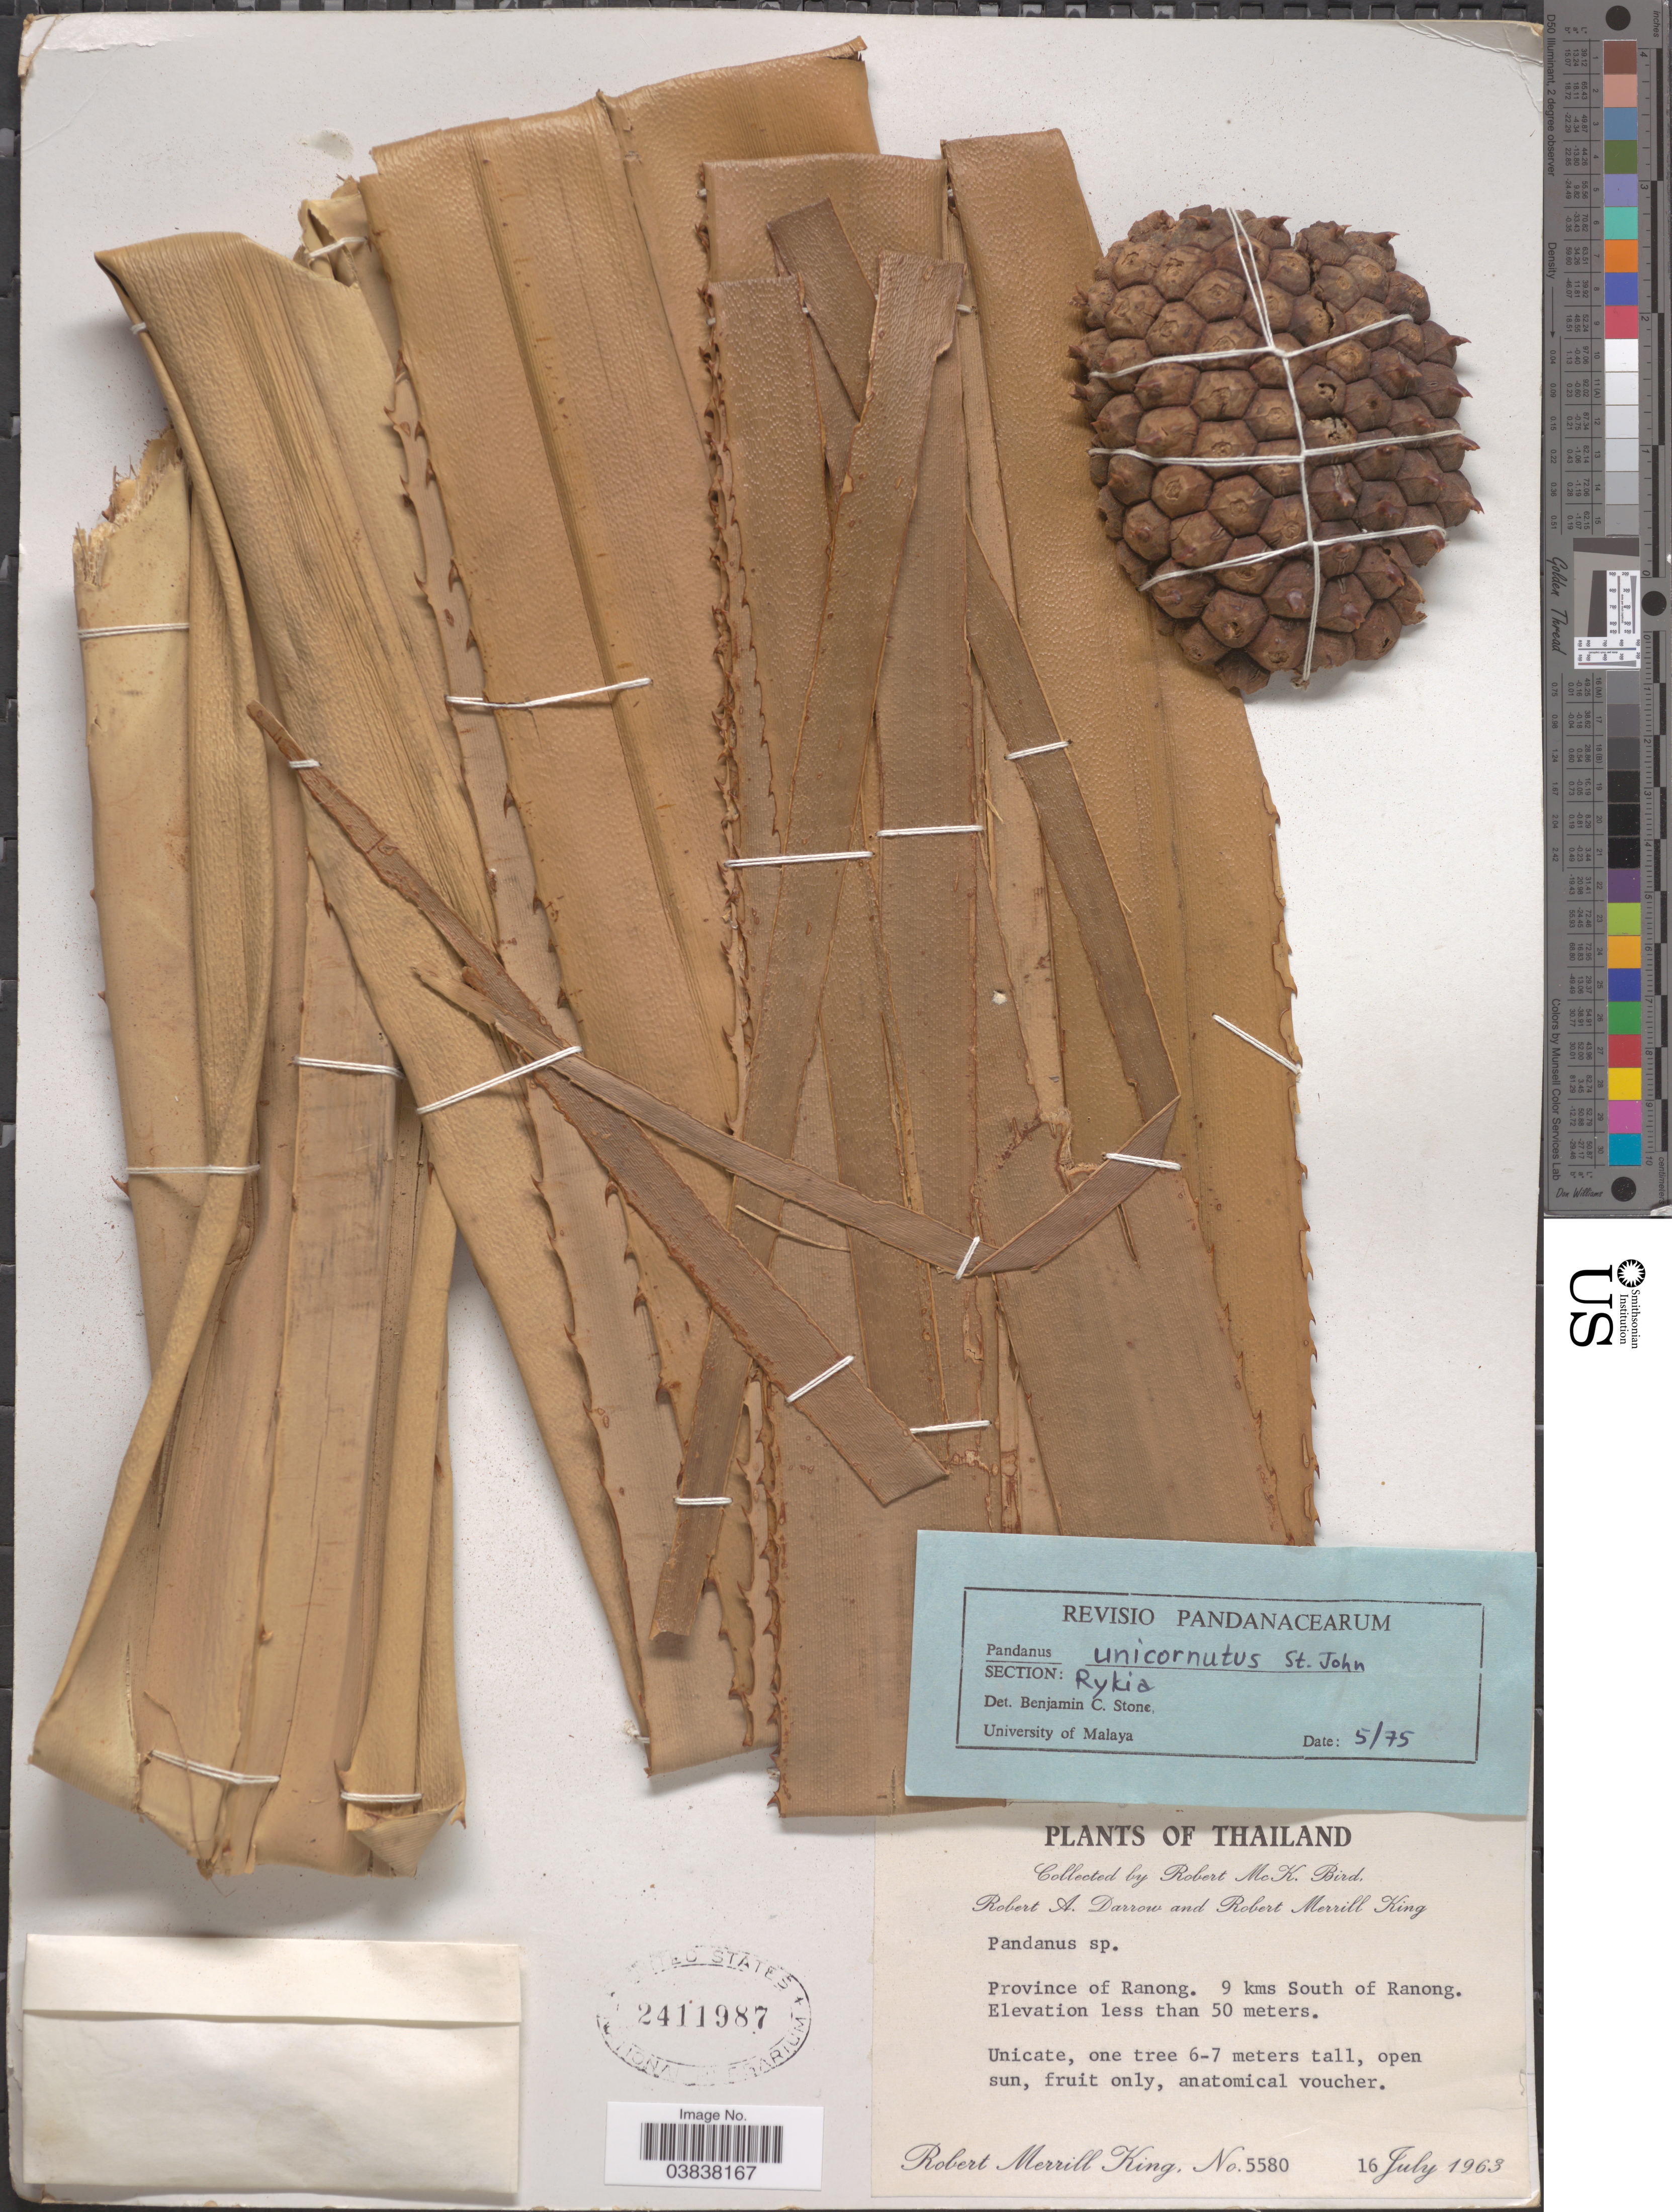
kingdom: Plantae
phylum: Tracheophyta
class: Liliopsida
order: Pandanales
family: Pandanaceae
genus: Pandanus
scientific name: Pandanus unicornutus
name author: H. St. John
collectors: R. M. King, R. M. Bird & R. A. Darrow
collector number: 5580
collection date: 1963-07-16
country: Thailand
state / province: Ranong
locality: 9 kms South of Ranong.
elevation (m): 50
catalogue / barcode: US 2411987